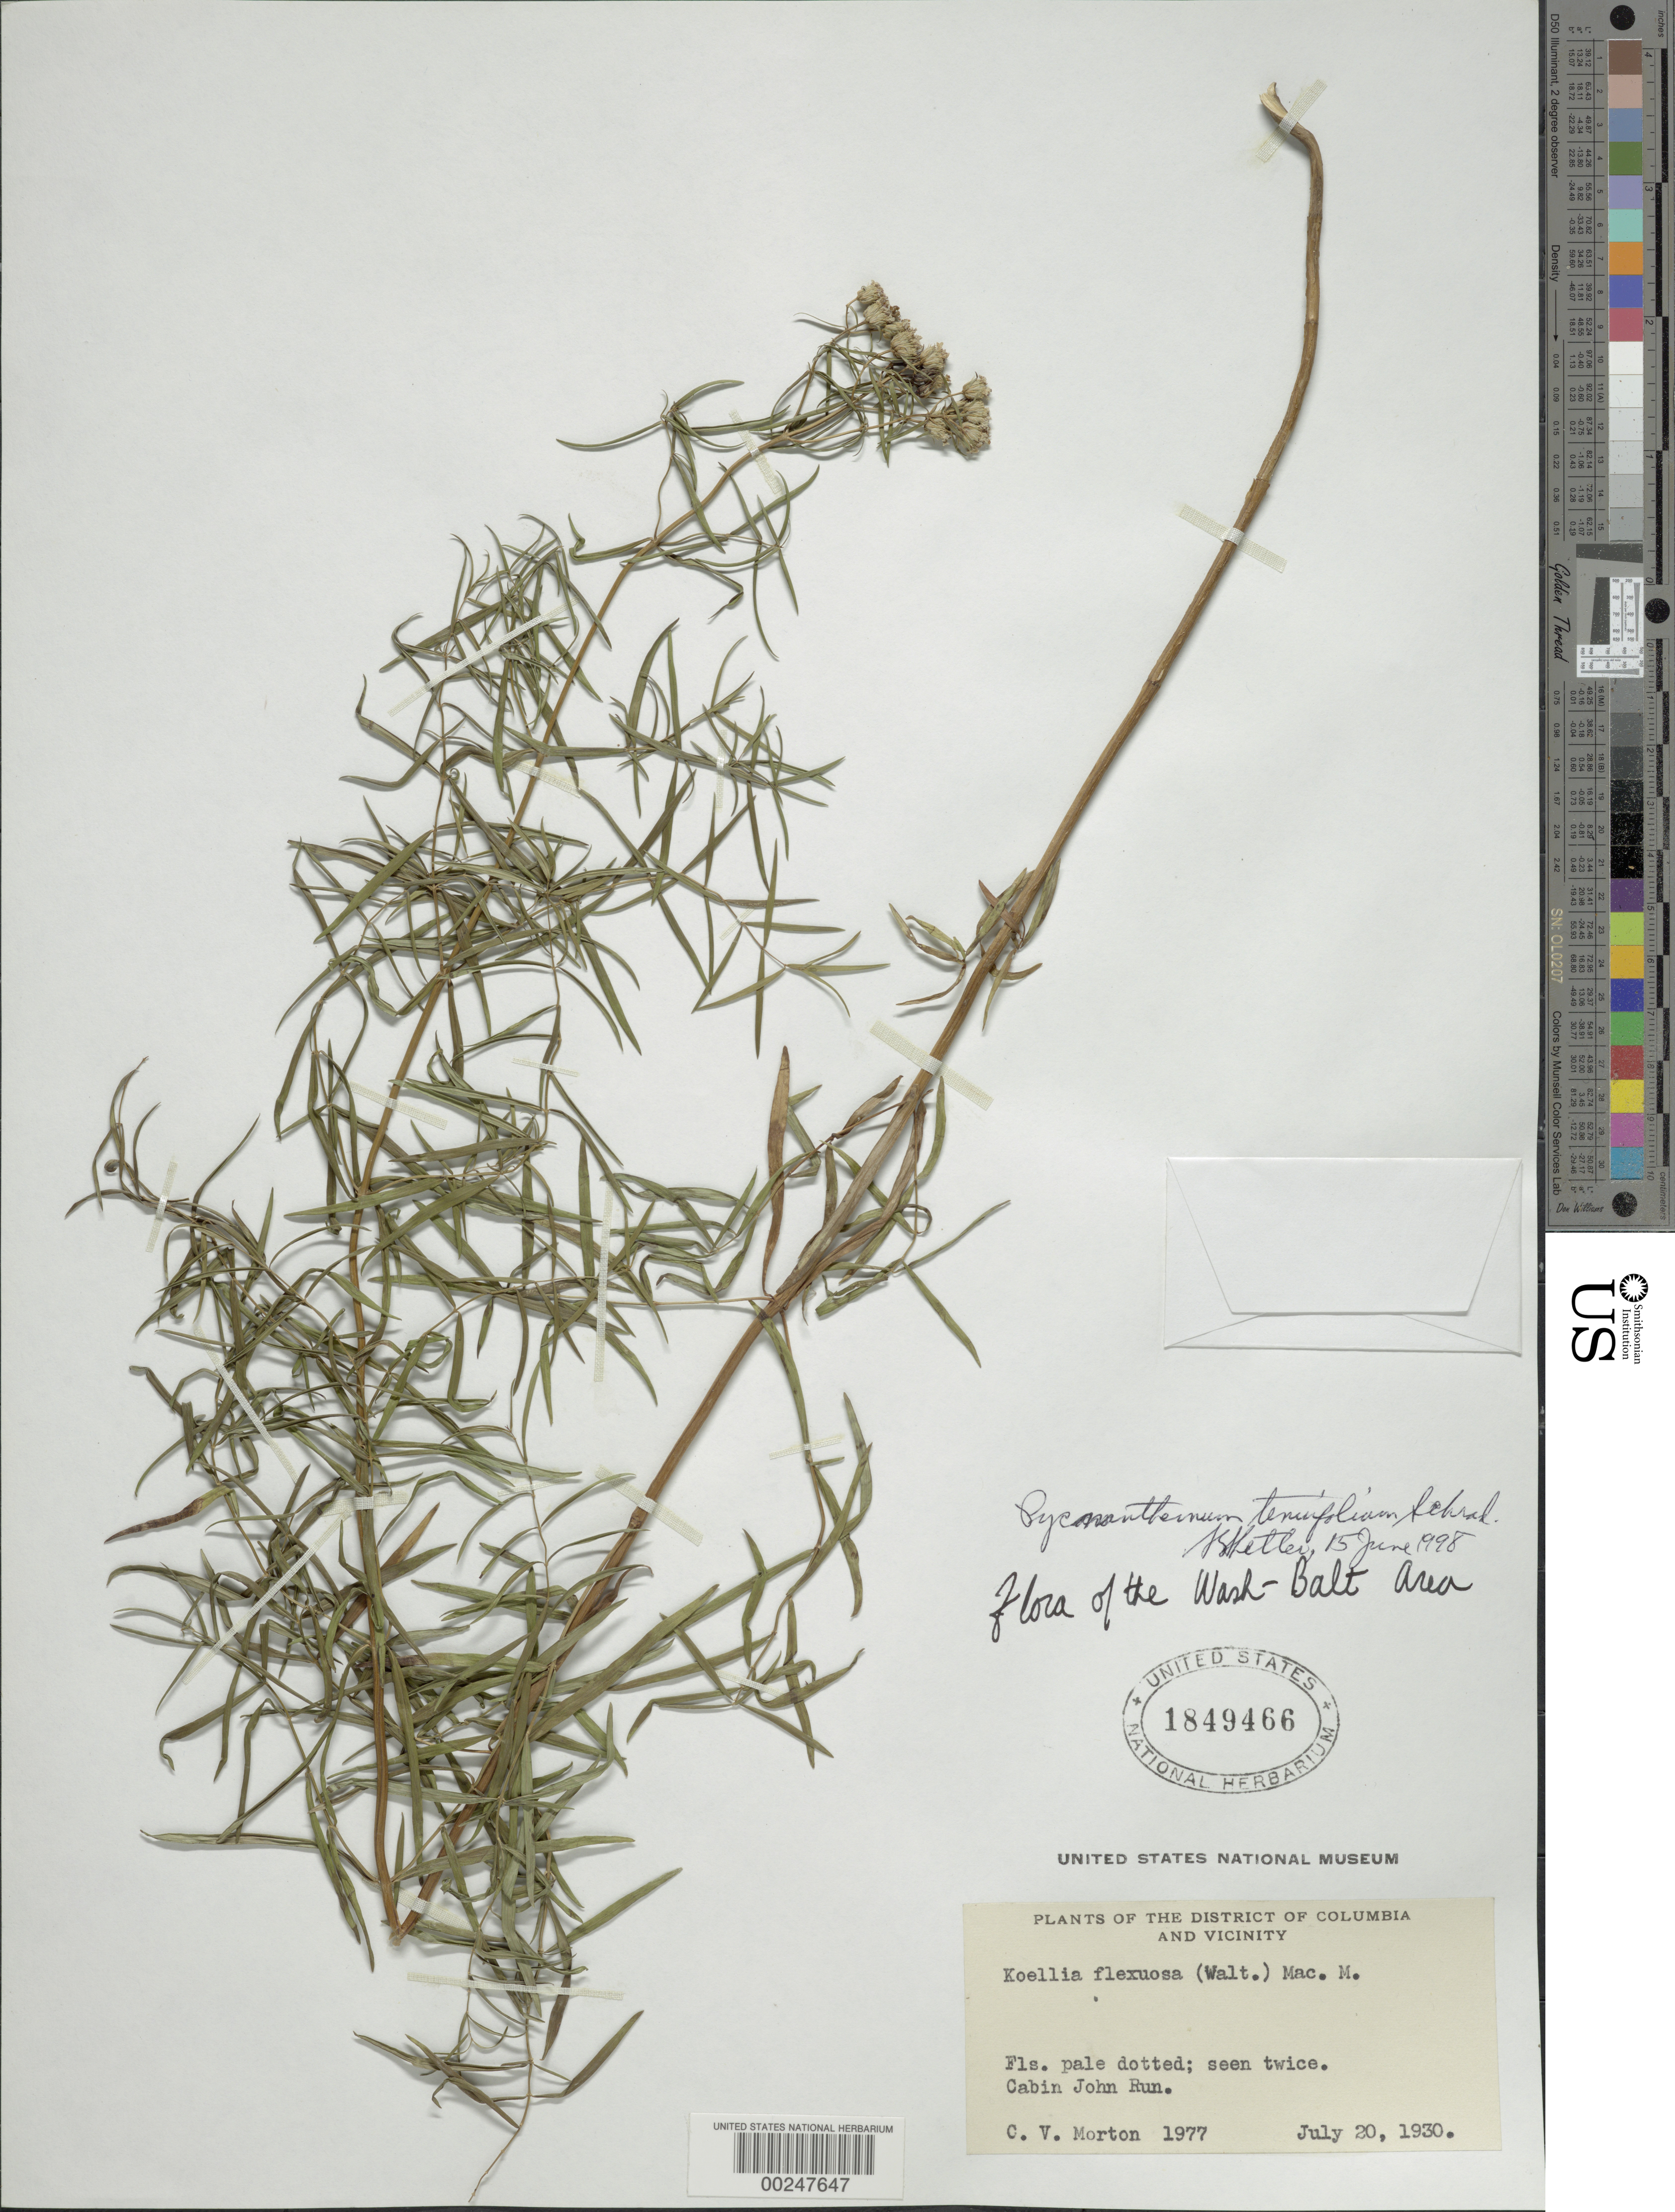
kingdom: Plantae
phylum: Tracheophyta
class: Magnoliopsida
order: Lamiales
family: Lamiaceae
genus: Pycnanthemum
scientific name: Pycnanthemum tenuifolium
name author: Schrad.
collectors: C. V. Morton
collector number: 1977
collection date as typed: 20 Jul 1930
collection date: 1930-07-20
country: United States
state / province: Maryland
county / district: Montgomery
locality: Cabin John Run C. & O. Canal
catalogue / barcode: US 1849466